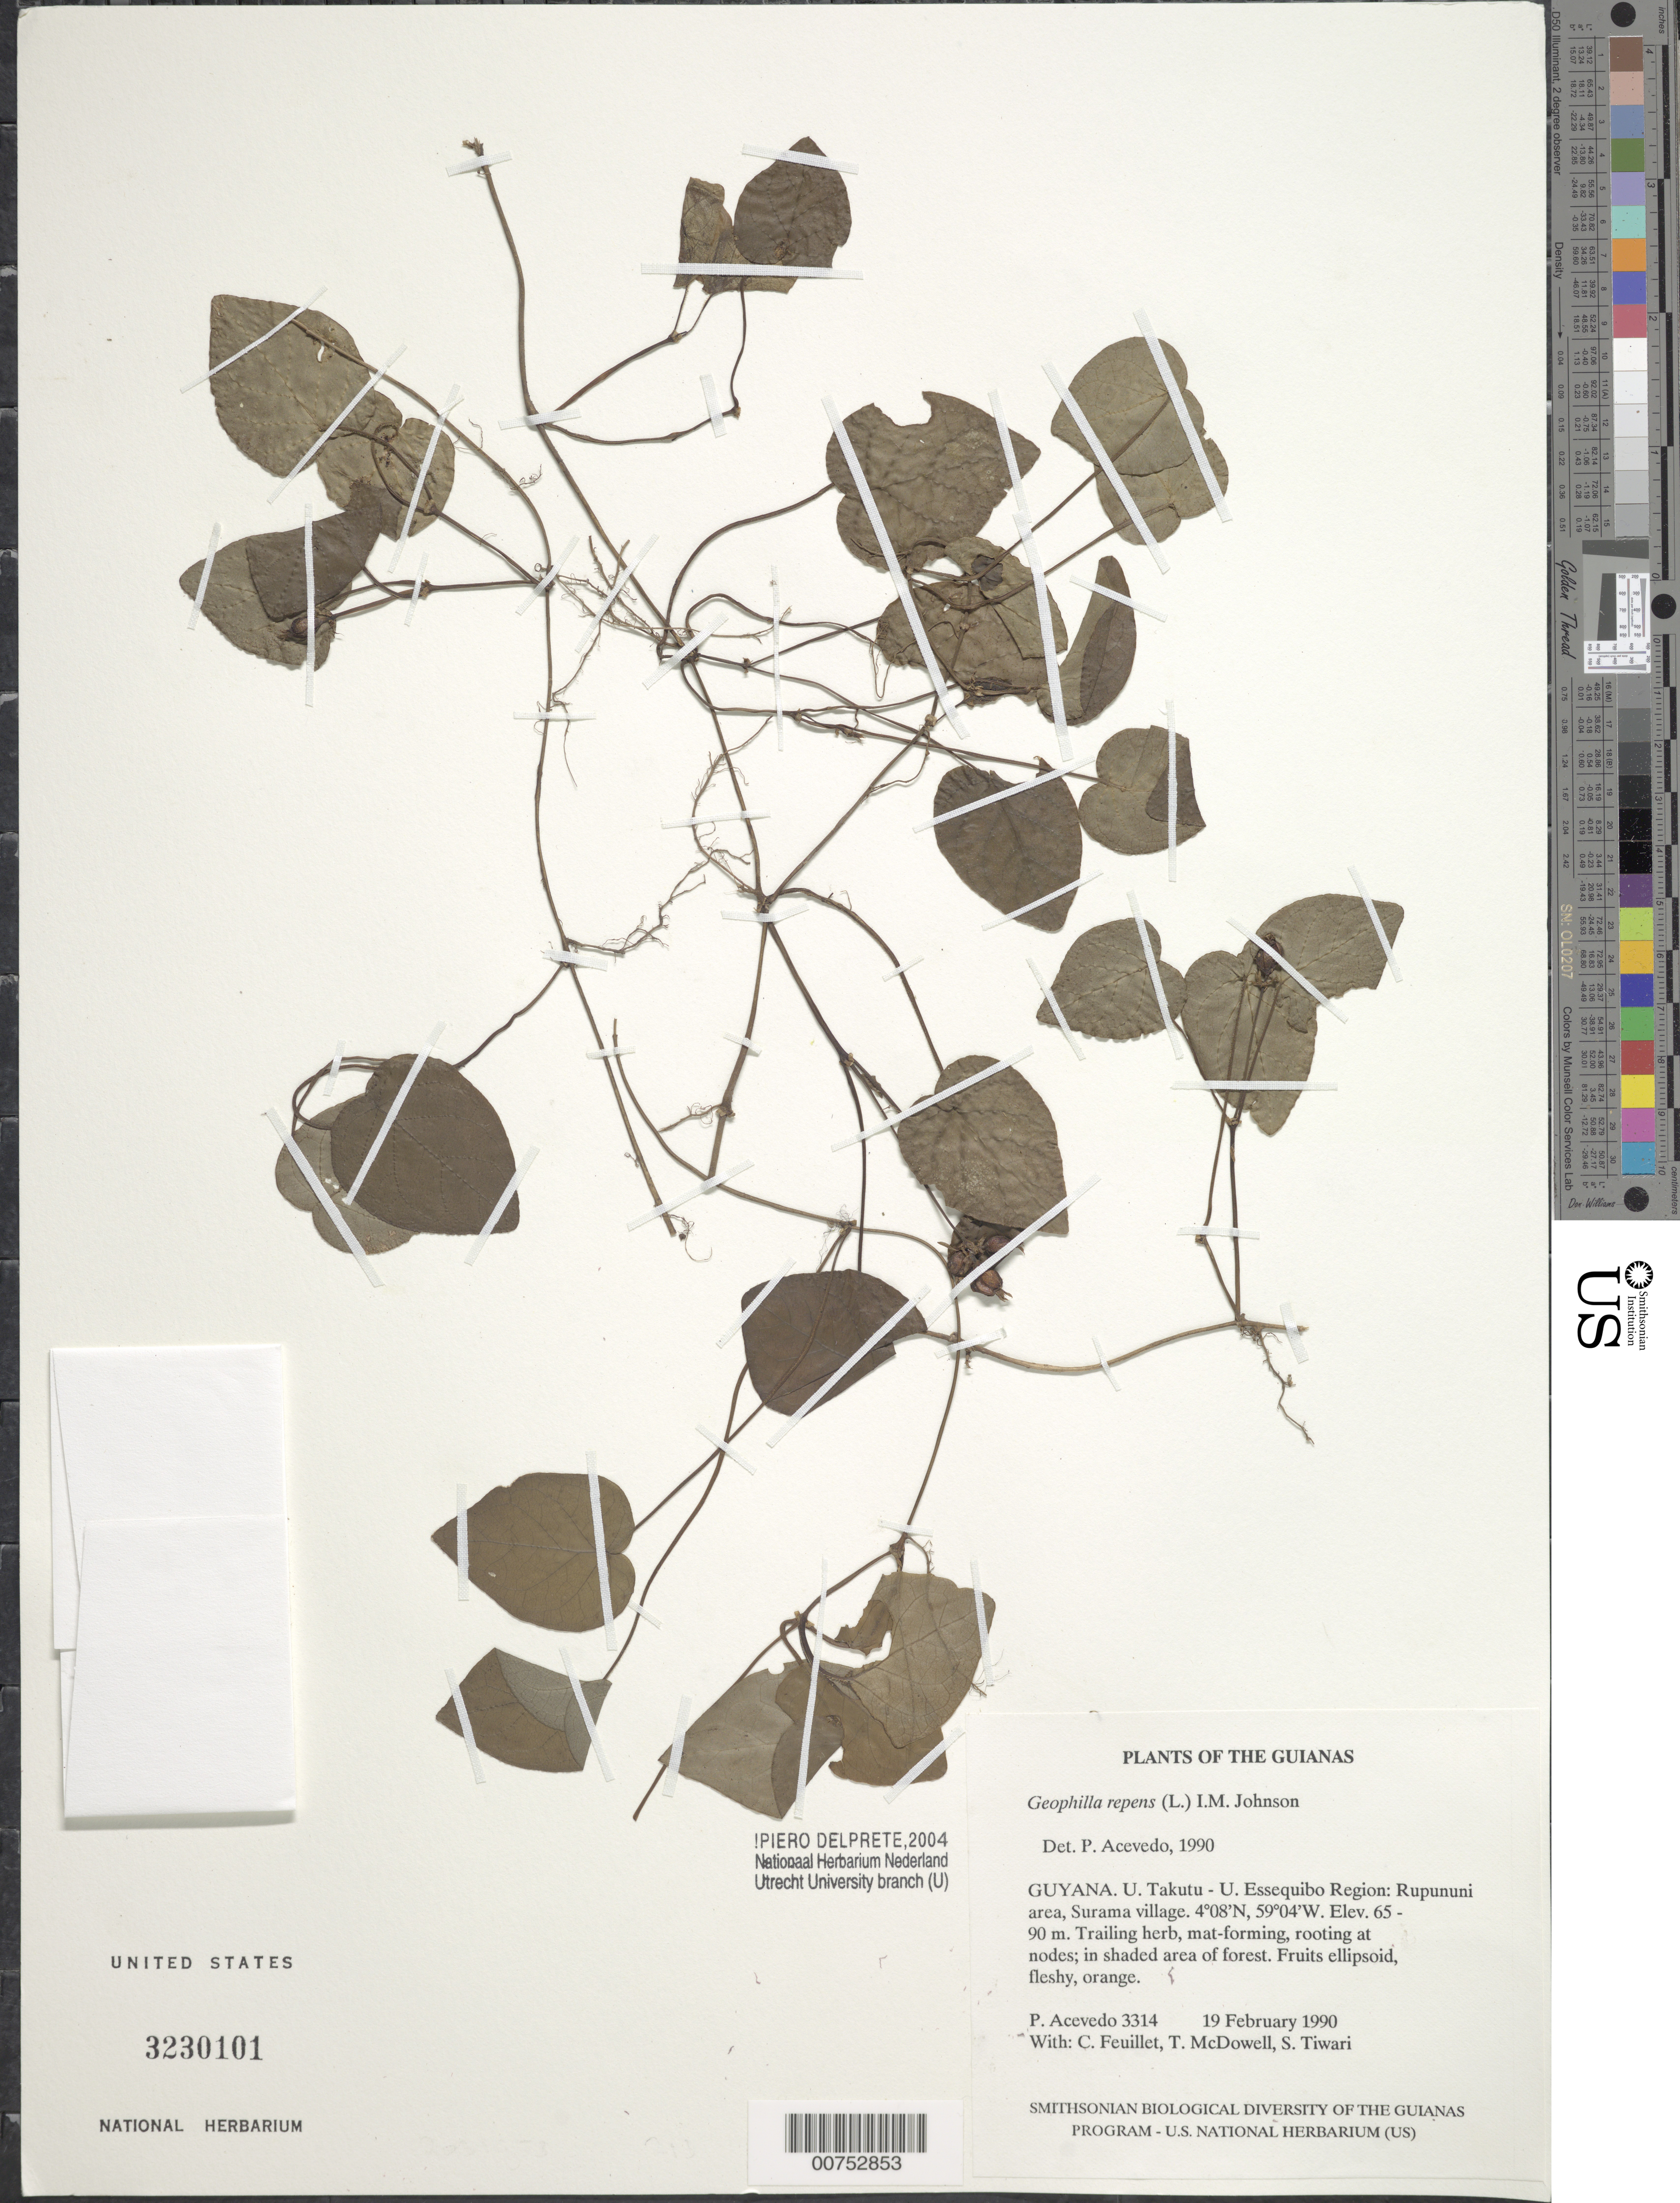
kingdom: Plantae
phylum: Tracheophyta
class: Magnoliopsida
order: Gentianales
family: Rubiaceae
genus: Geophila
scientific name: Geophila repens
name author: (L.) I.M. Johnst.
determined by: Acevedo-Rodríguez, P., (BOT), Smithsonian Institution - National Museum of Natural History (UNITED STATES)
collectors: P. Acevedo-Rodr., C. Feuillet, T. McDowell & S. Tiwari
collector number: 3314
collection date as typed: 19 Feb 1990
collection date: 1990-02-19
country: Guyana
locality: U. Takutu - U. Essequibo. Rupununi area, Surama village.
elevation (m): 65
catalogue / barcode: US 3230101